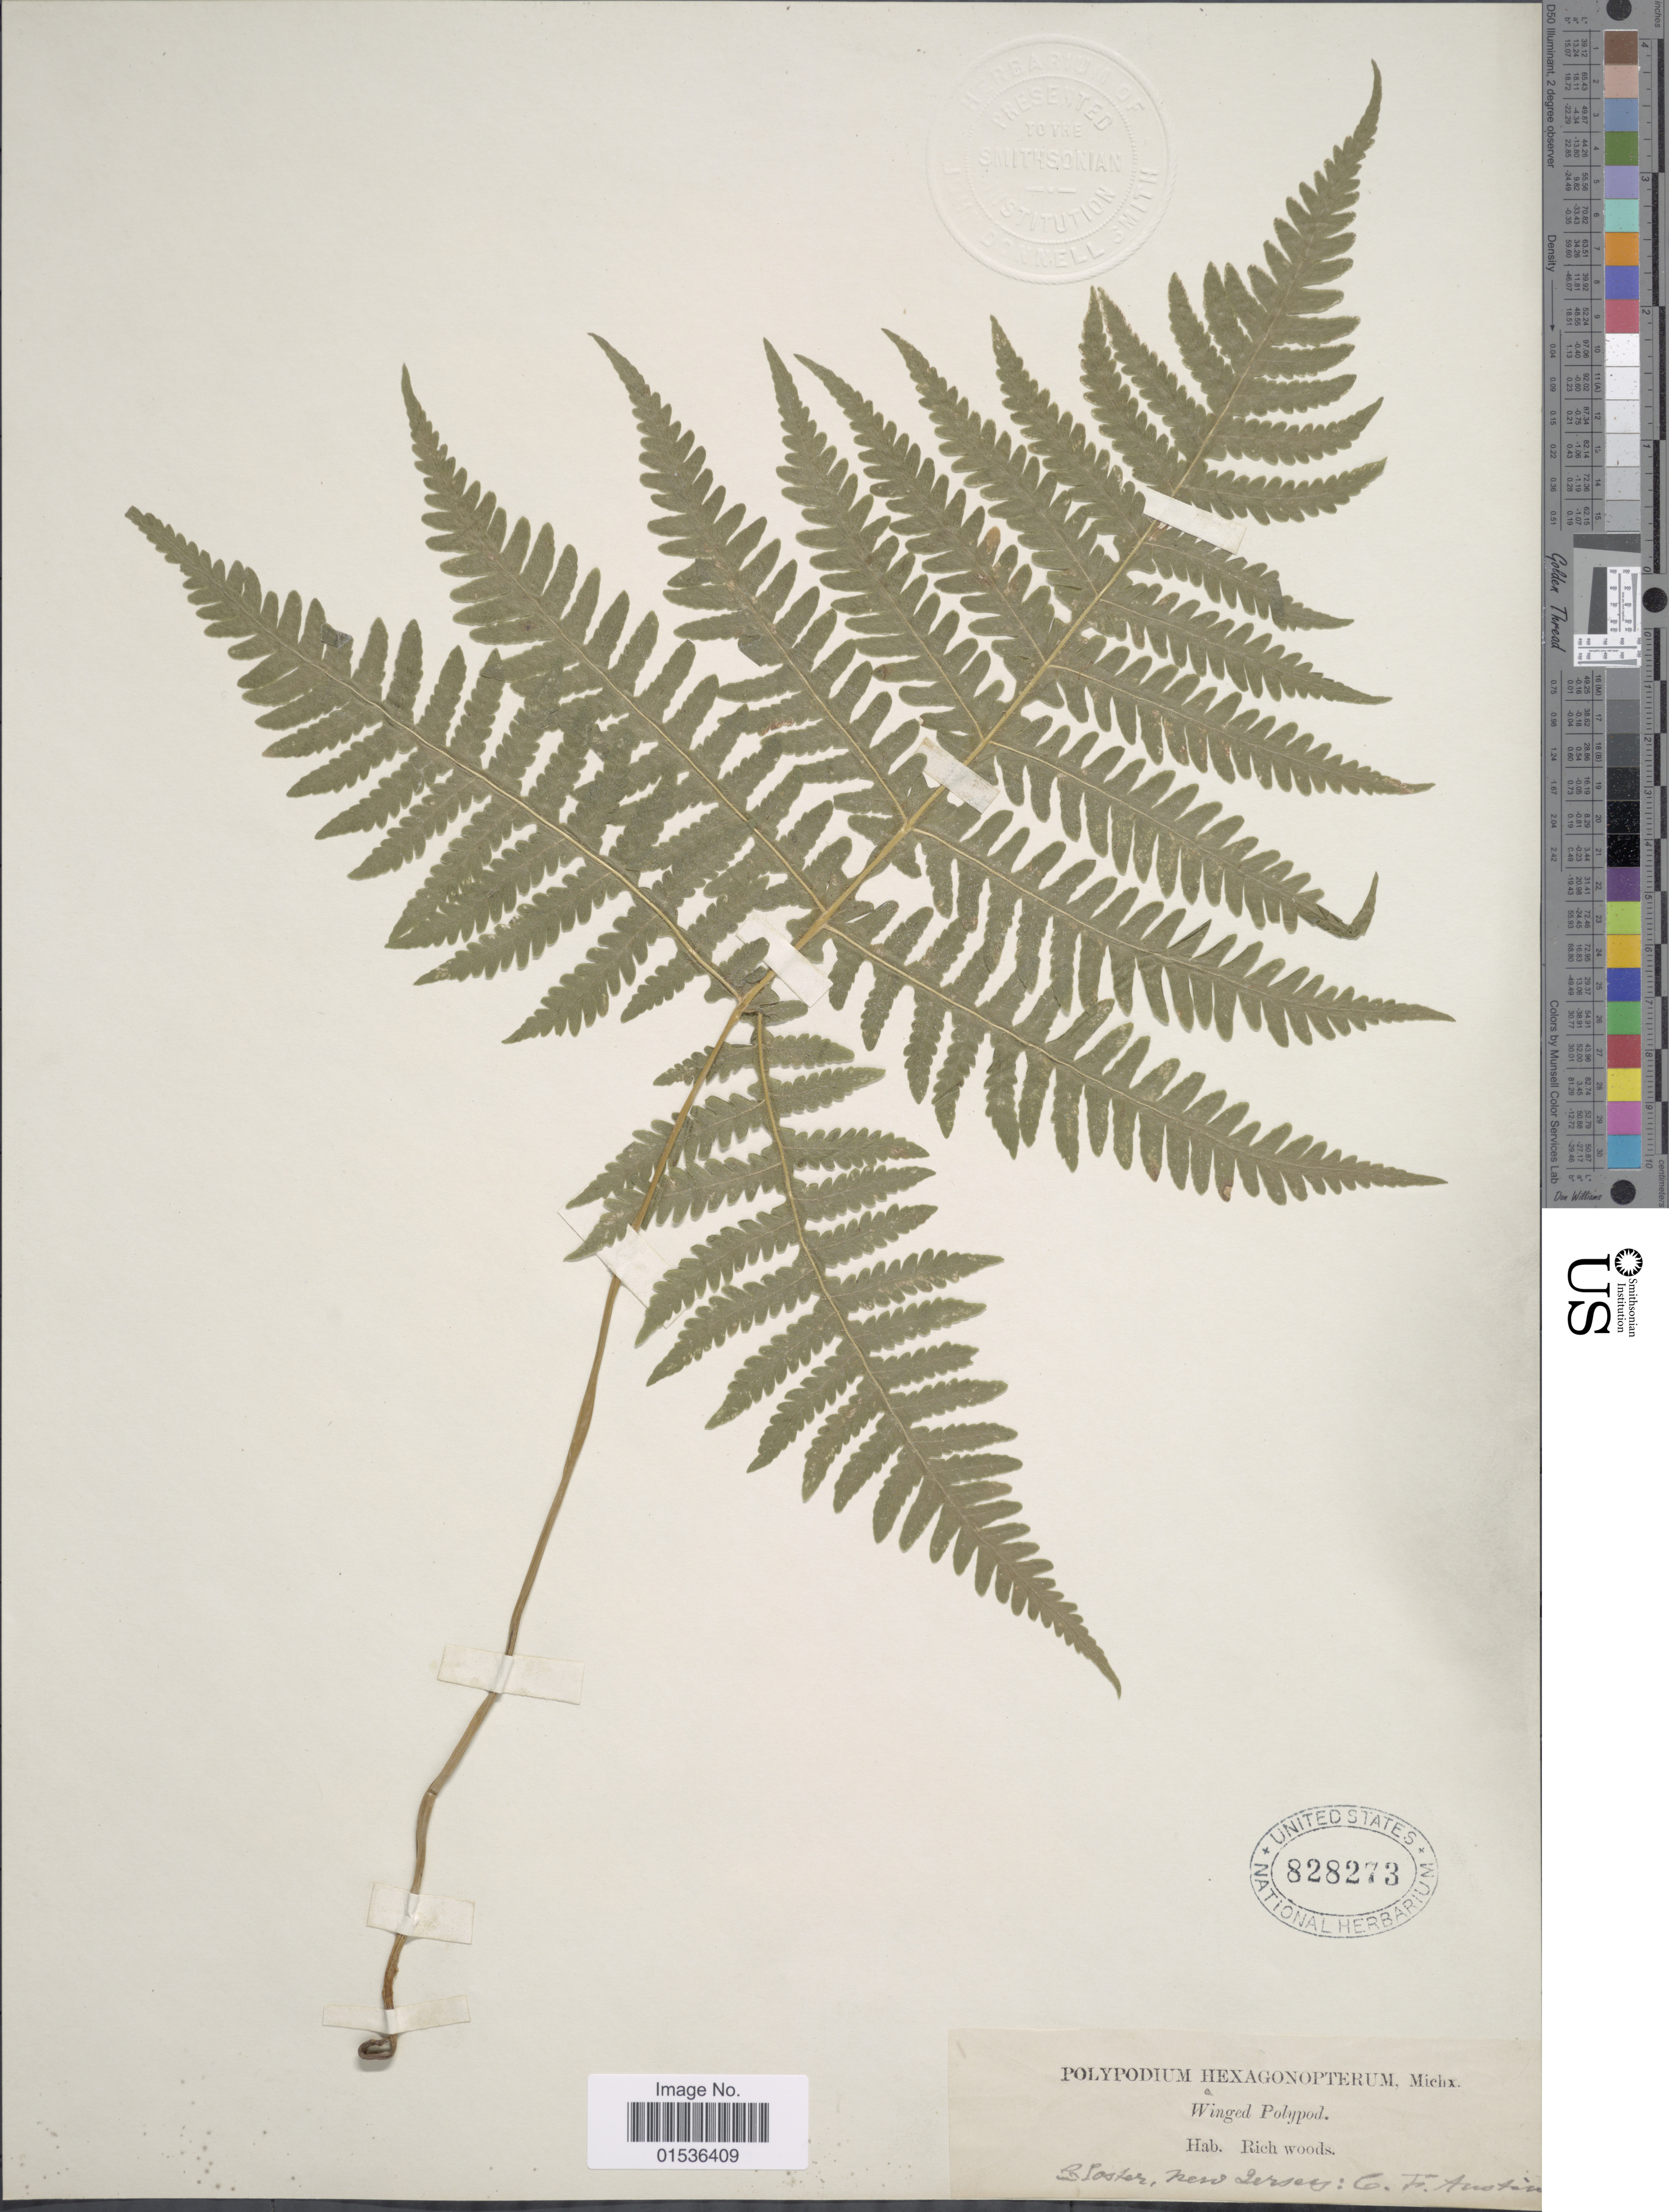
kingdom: Plantae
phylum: Tracheophyta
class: Polypodiopsida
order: Polypodiales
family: Thelypteridaceae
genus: Phegopteris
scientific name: Phegopteris hexagonoptera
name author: (Michx.) Fée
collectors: C. F. Austin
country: United States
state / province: New Jersey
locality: Closter, New Jersey.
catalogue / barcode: US 828273